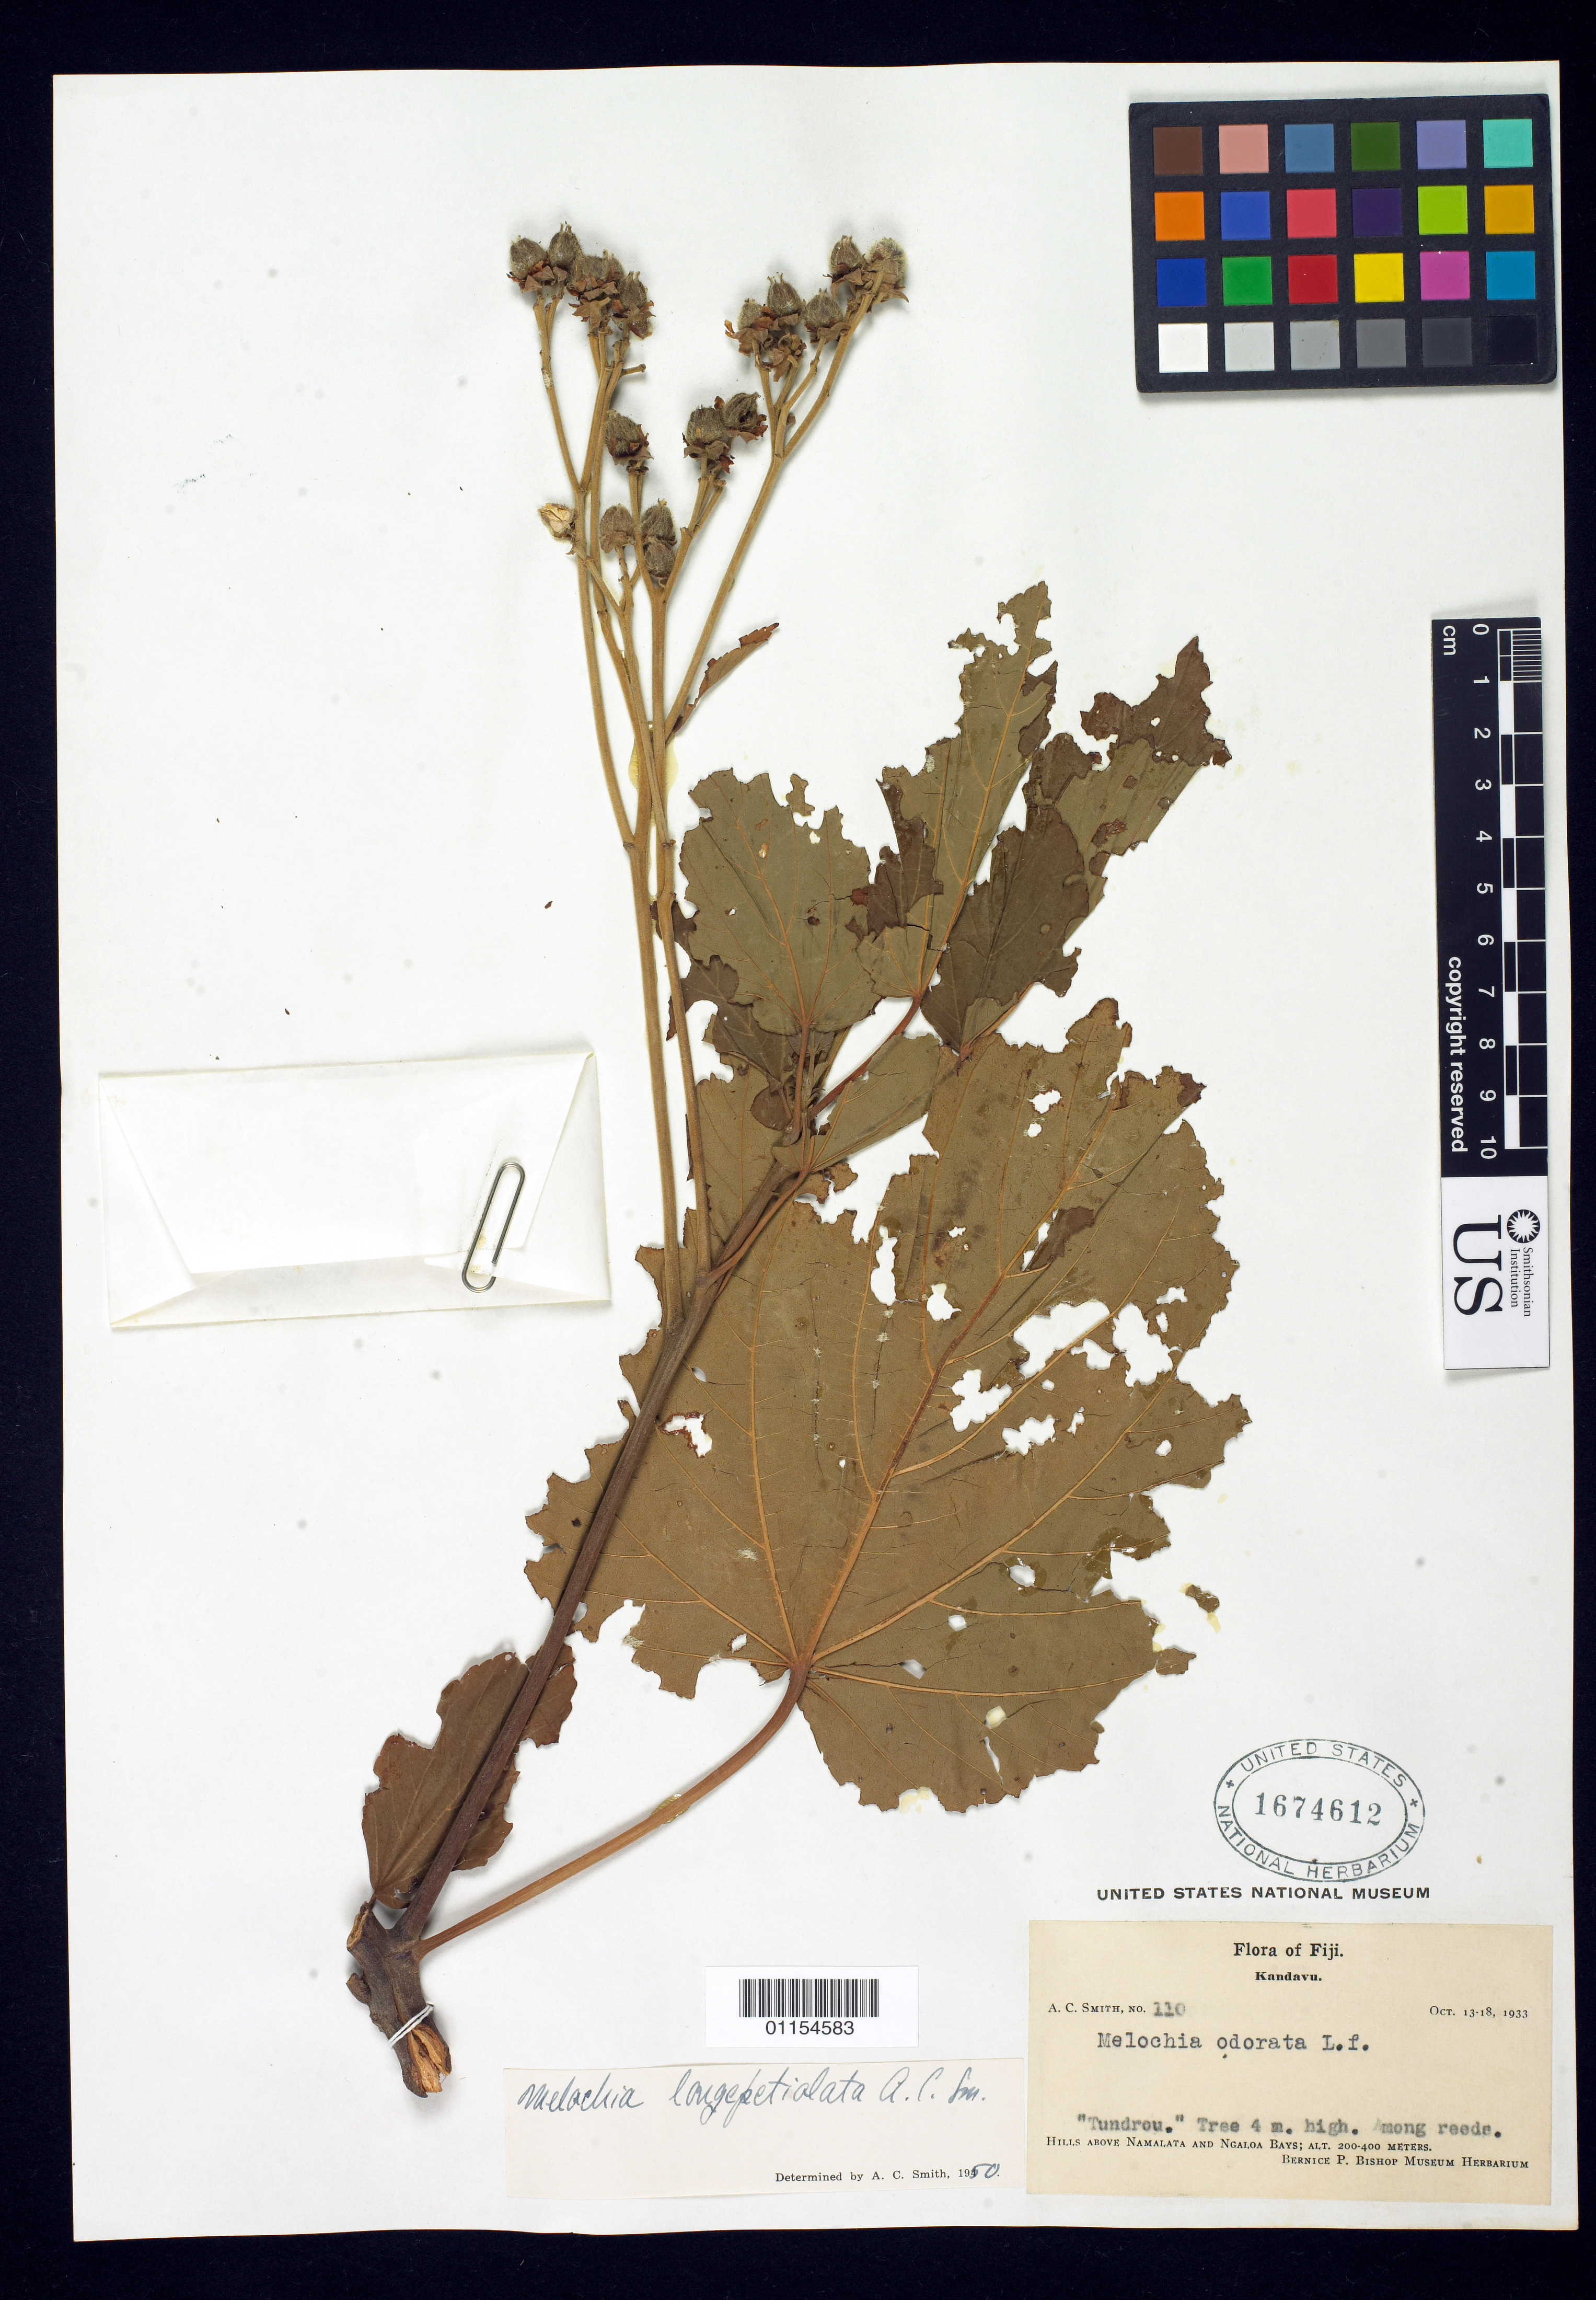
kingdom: Plantae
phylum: Tracheophyta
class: Magnoliopsida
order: Malvales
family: Malvaceae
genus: Melochia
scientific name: Melochia longepetiolata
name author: A.C. Sm.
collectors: A. C. Smith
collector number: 110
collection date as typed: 13 Oct 1933 to 18 Oct 1933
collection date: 1933-10-13/1933-10-18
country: Fiji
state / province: Eastern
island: Kadavu [Kandavu]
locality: Hills above Namalata and Ngaloa Bays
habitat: among reeds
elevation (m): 200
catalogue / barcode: US 1674612